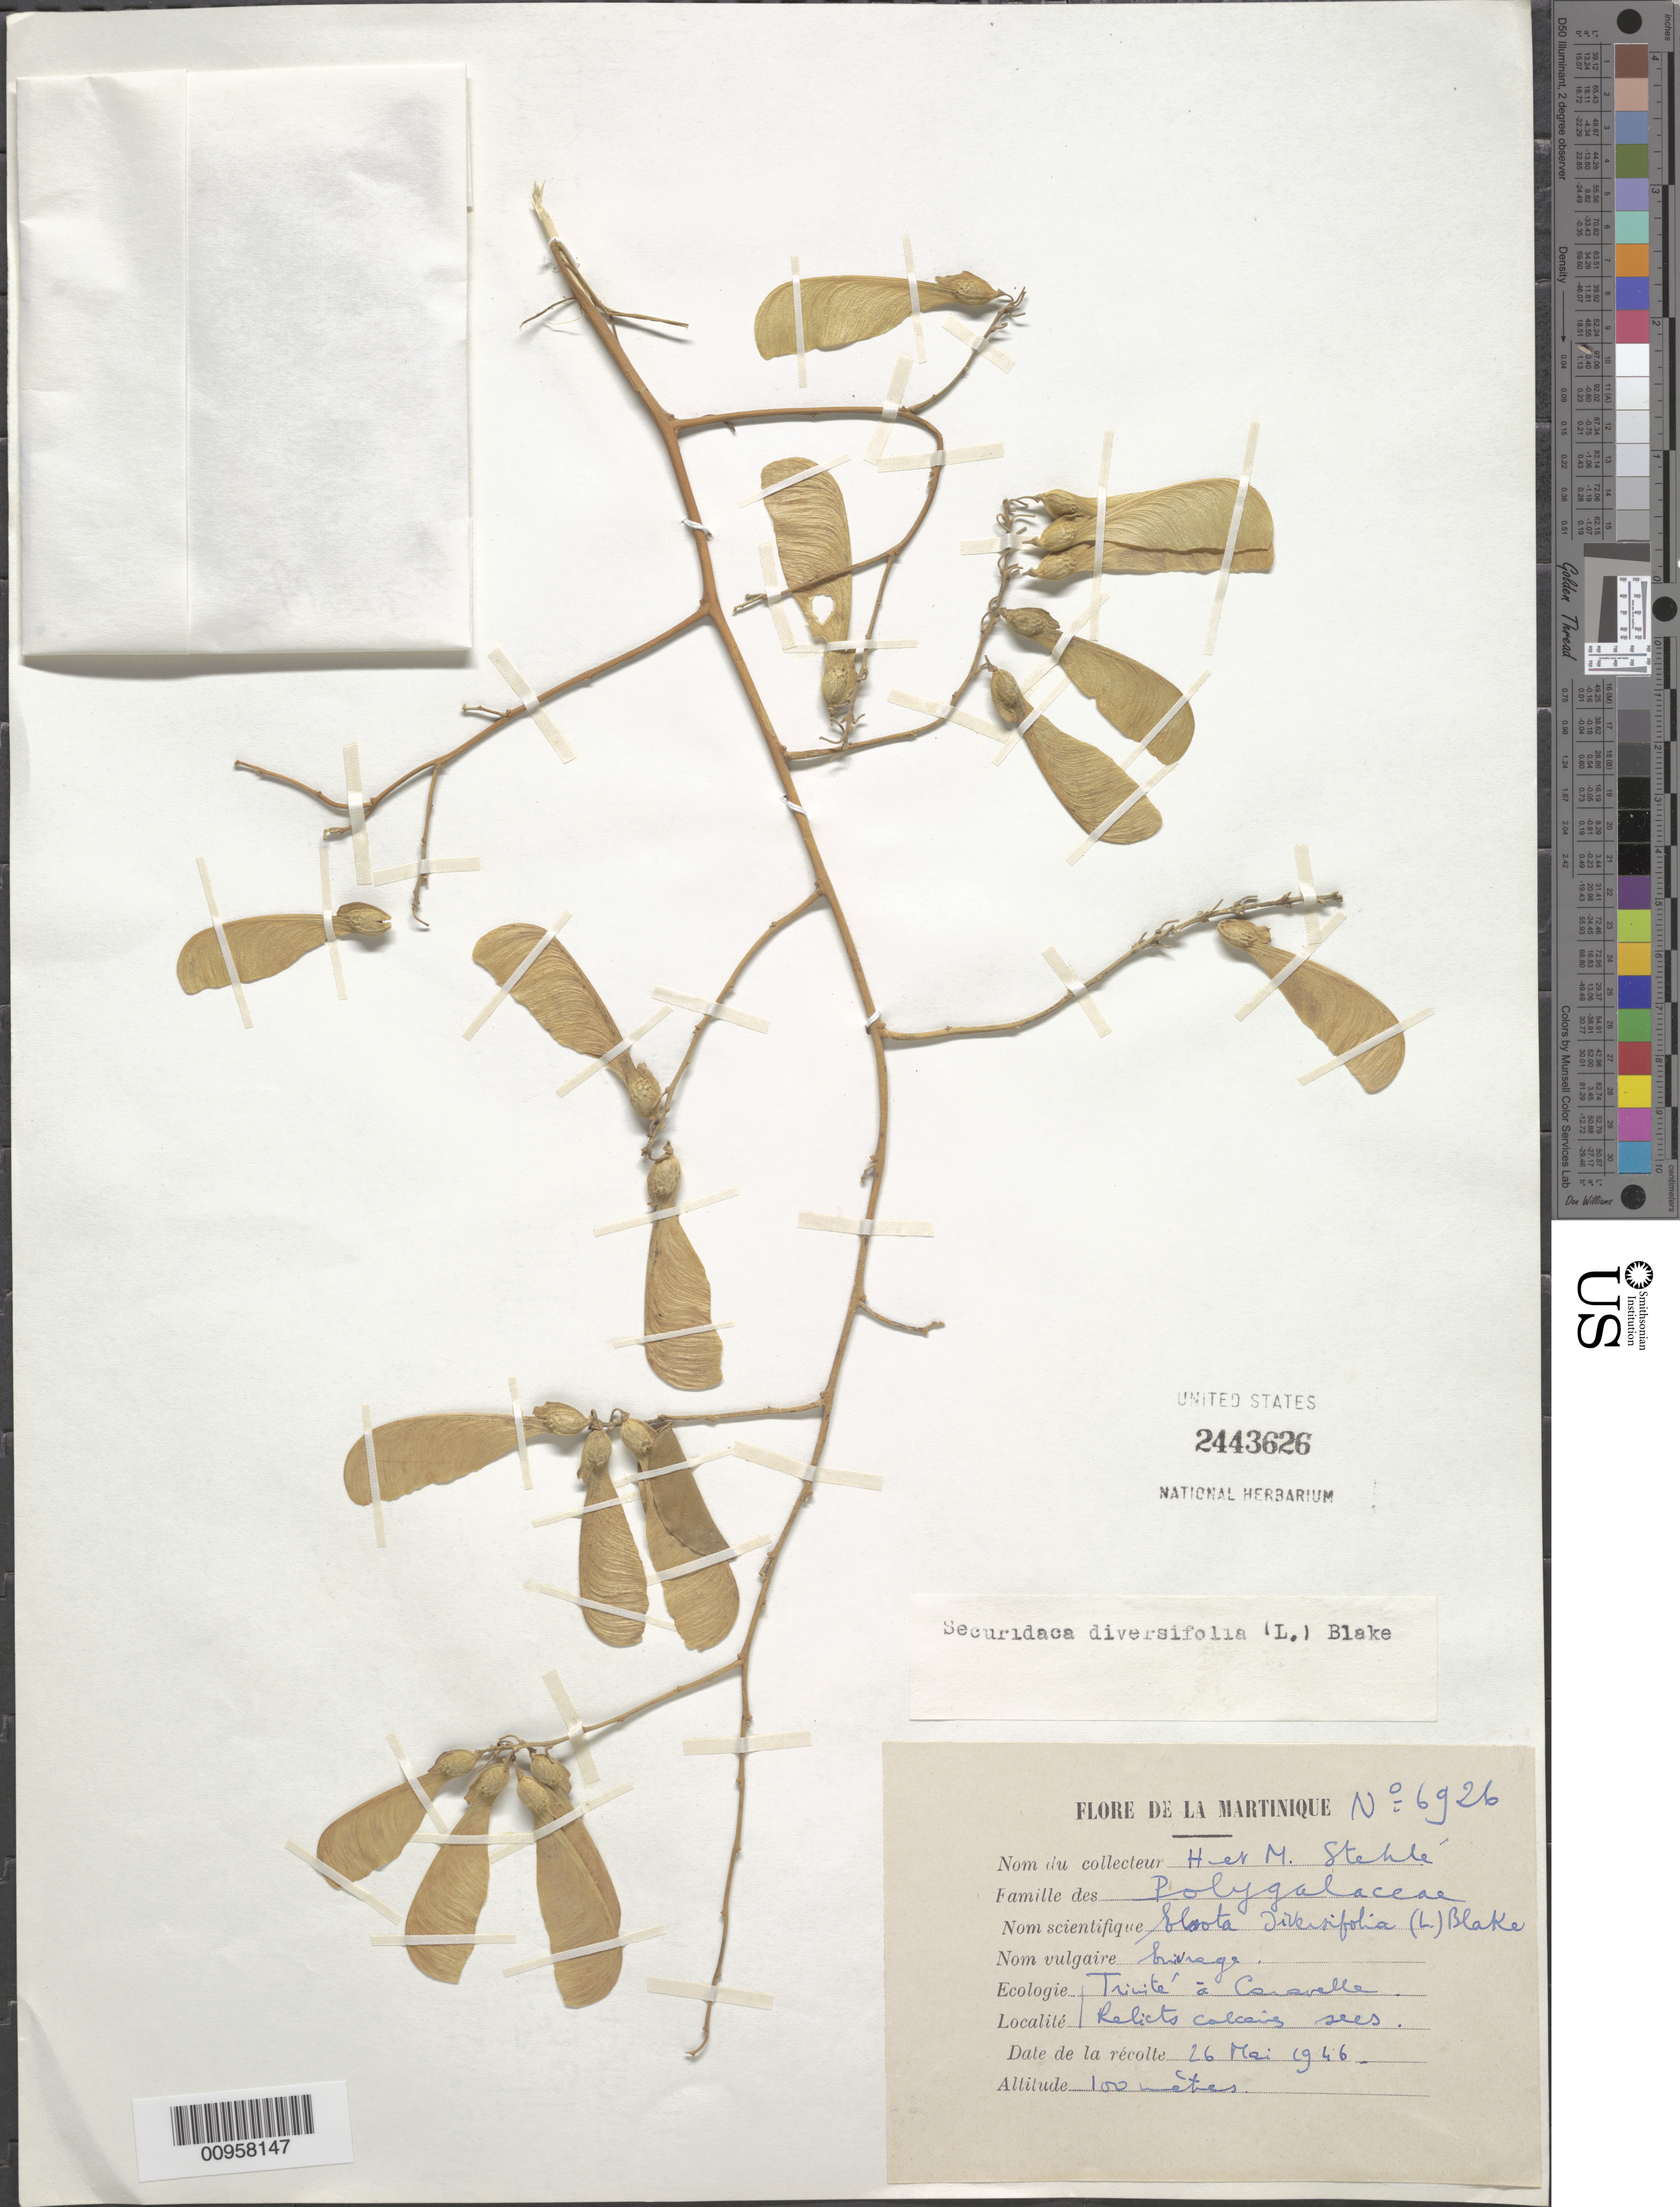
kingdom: Plantae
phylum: Tracheophyta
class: Magnoliopsida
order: Fabales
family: Polygalaceae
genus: Securidaca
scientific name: Securidaca diversifolia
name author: (L.) S.F. Blake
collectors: H. Stehlé & M. Stehlé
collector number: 6926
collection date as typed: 26 May 1946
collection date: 1946-05-26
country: Martinique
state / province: La Trinité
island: Martinique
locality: Trinite à Caravelle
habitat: Relicts "calcairs secs"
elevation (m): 100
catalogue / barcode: US 2443626